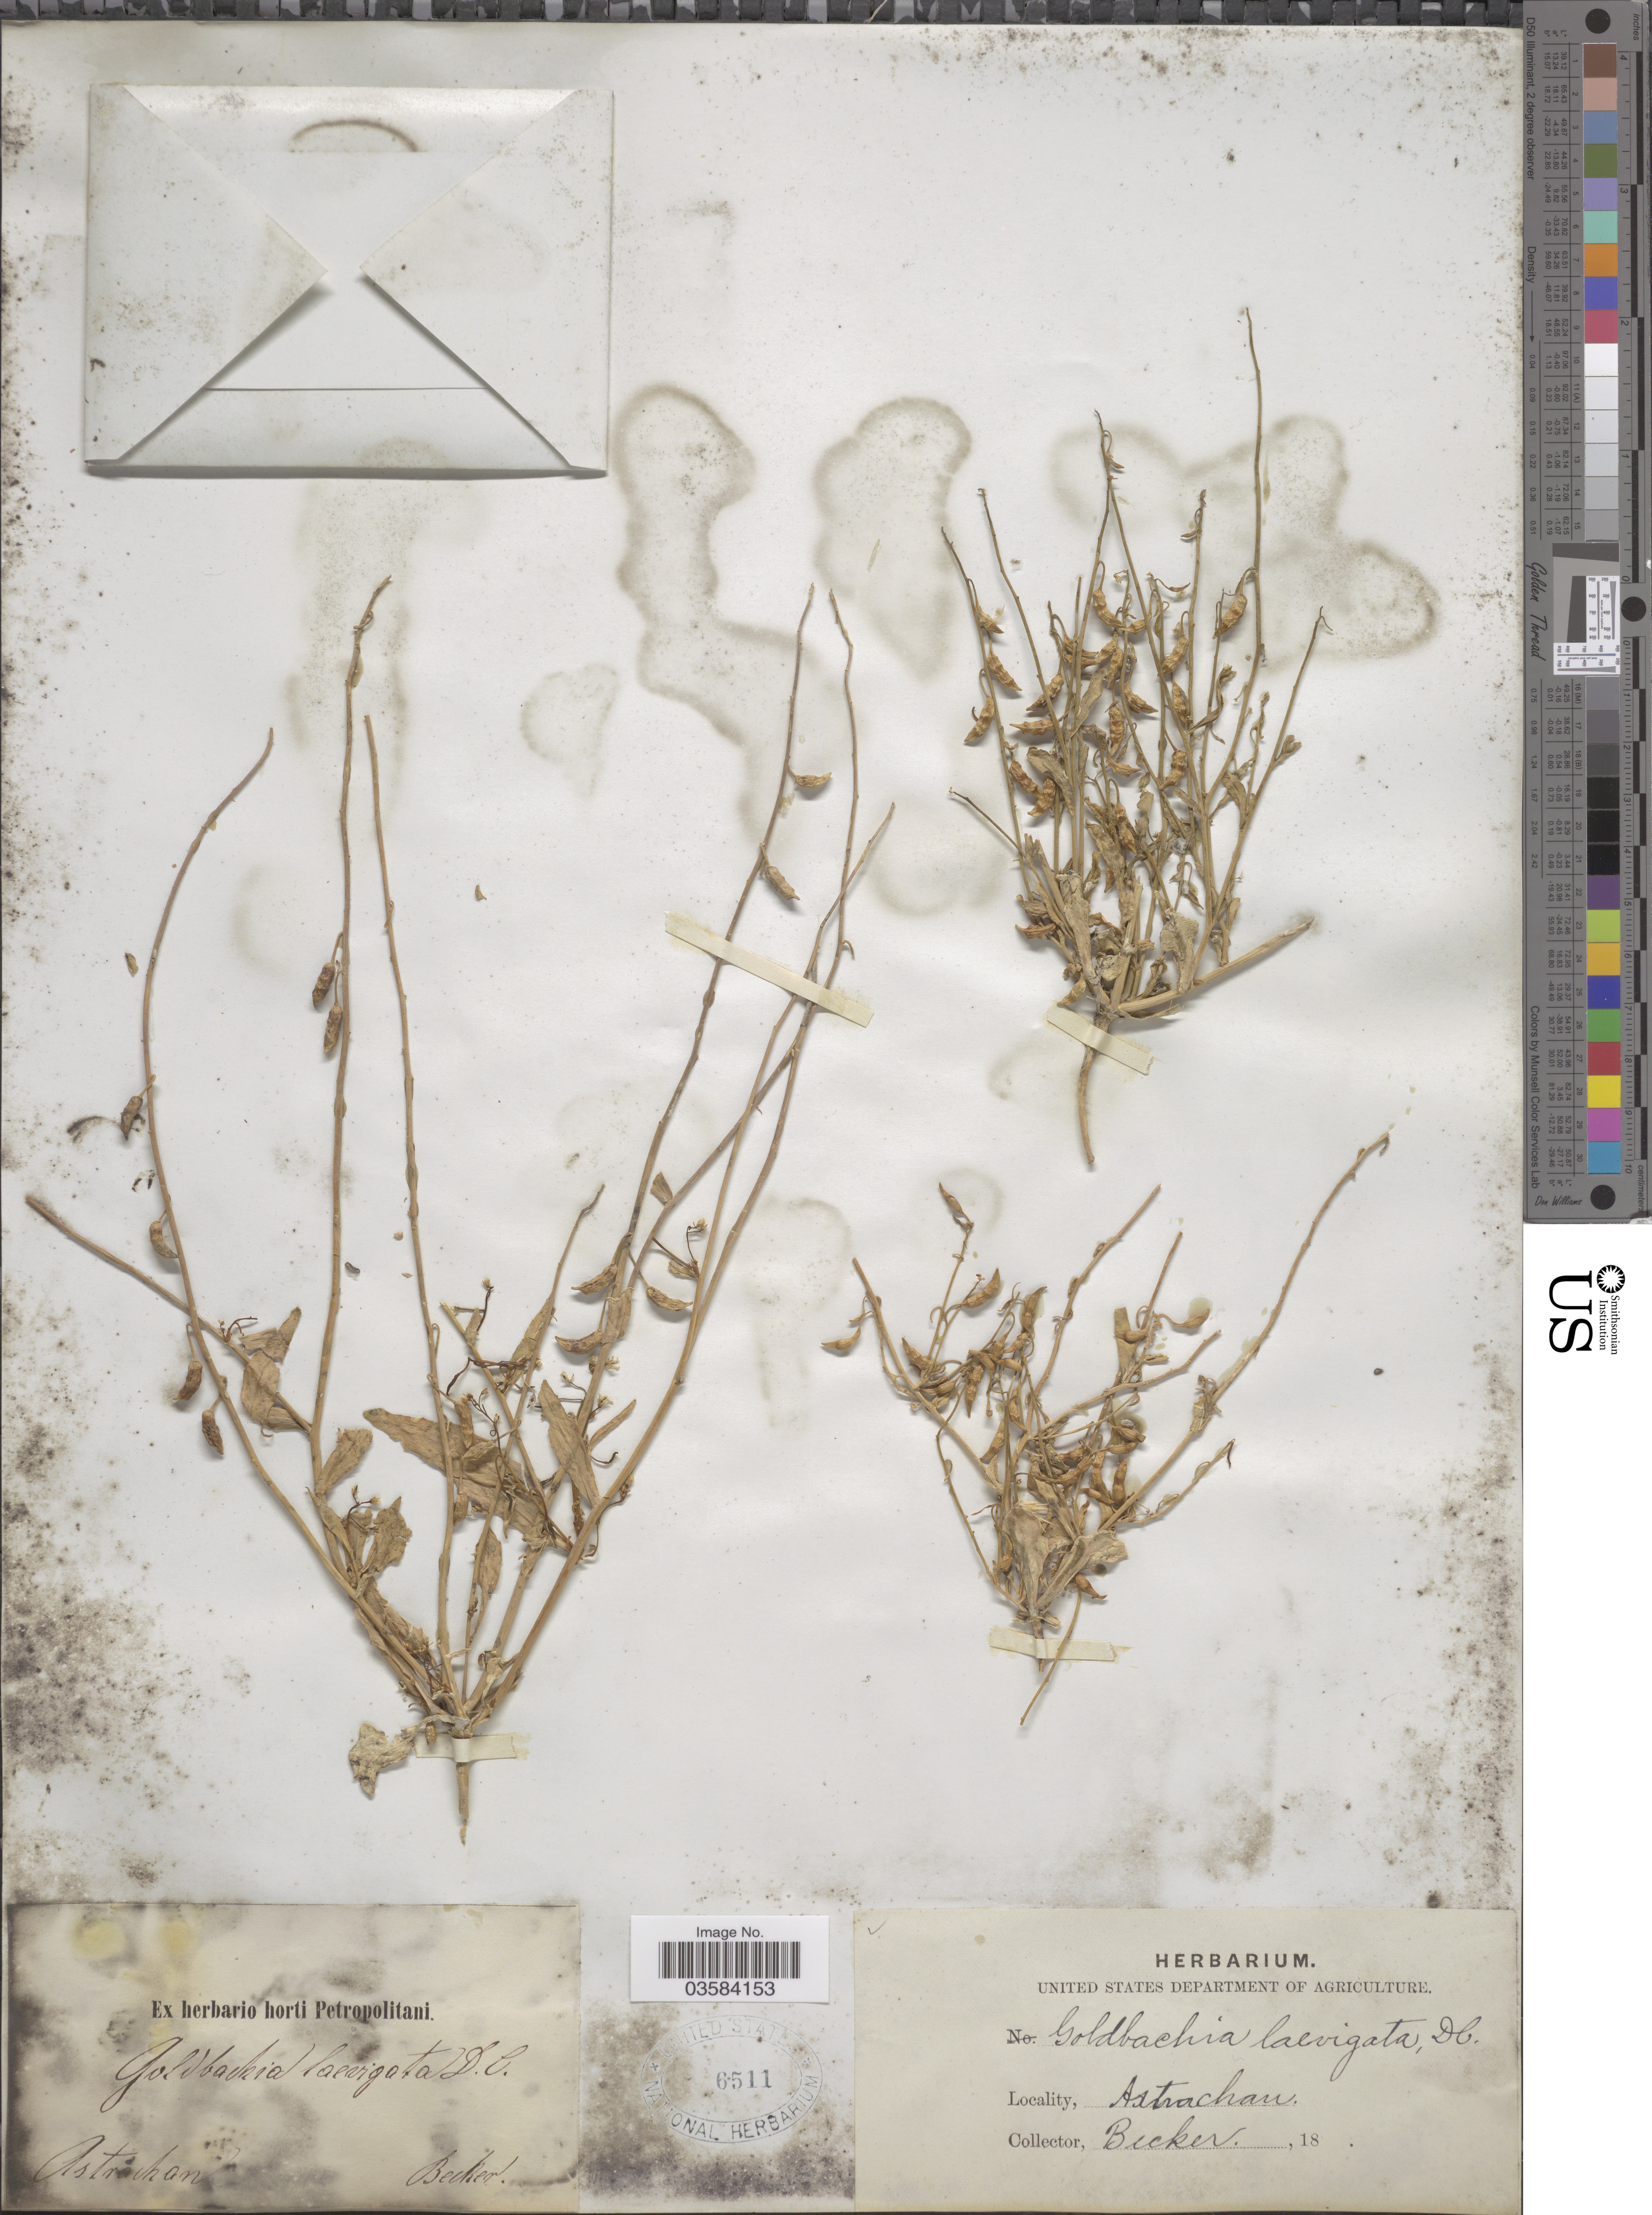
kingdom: Plantae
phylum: Tracheophyta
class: Magnoliopsida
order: Brassicales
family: Brassicaceae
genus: Goldbachia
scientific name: Goldbachia laevigata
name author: (M. Bieb.) DC.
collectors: -. Becker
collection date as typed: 18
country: Russian Federation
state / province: Astrakhan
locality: Astrachan.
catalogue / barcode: US 6511